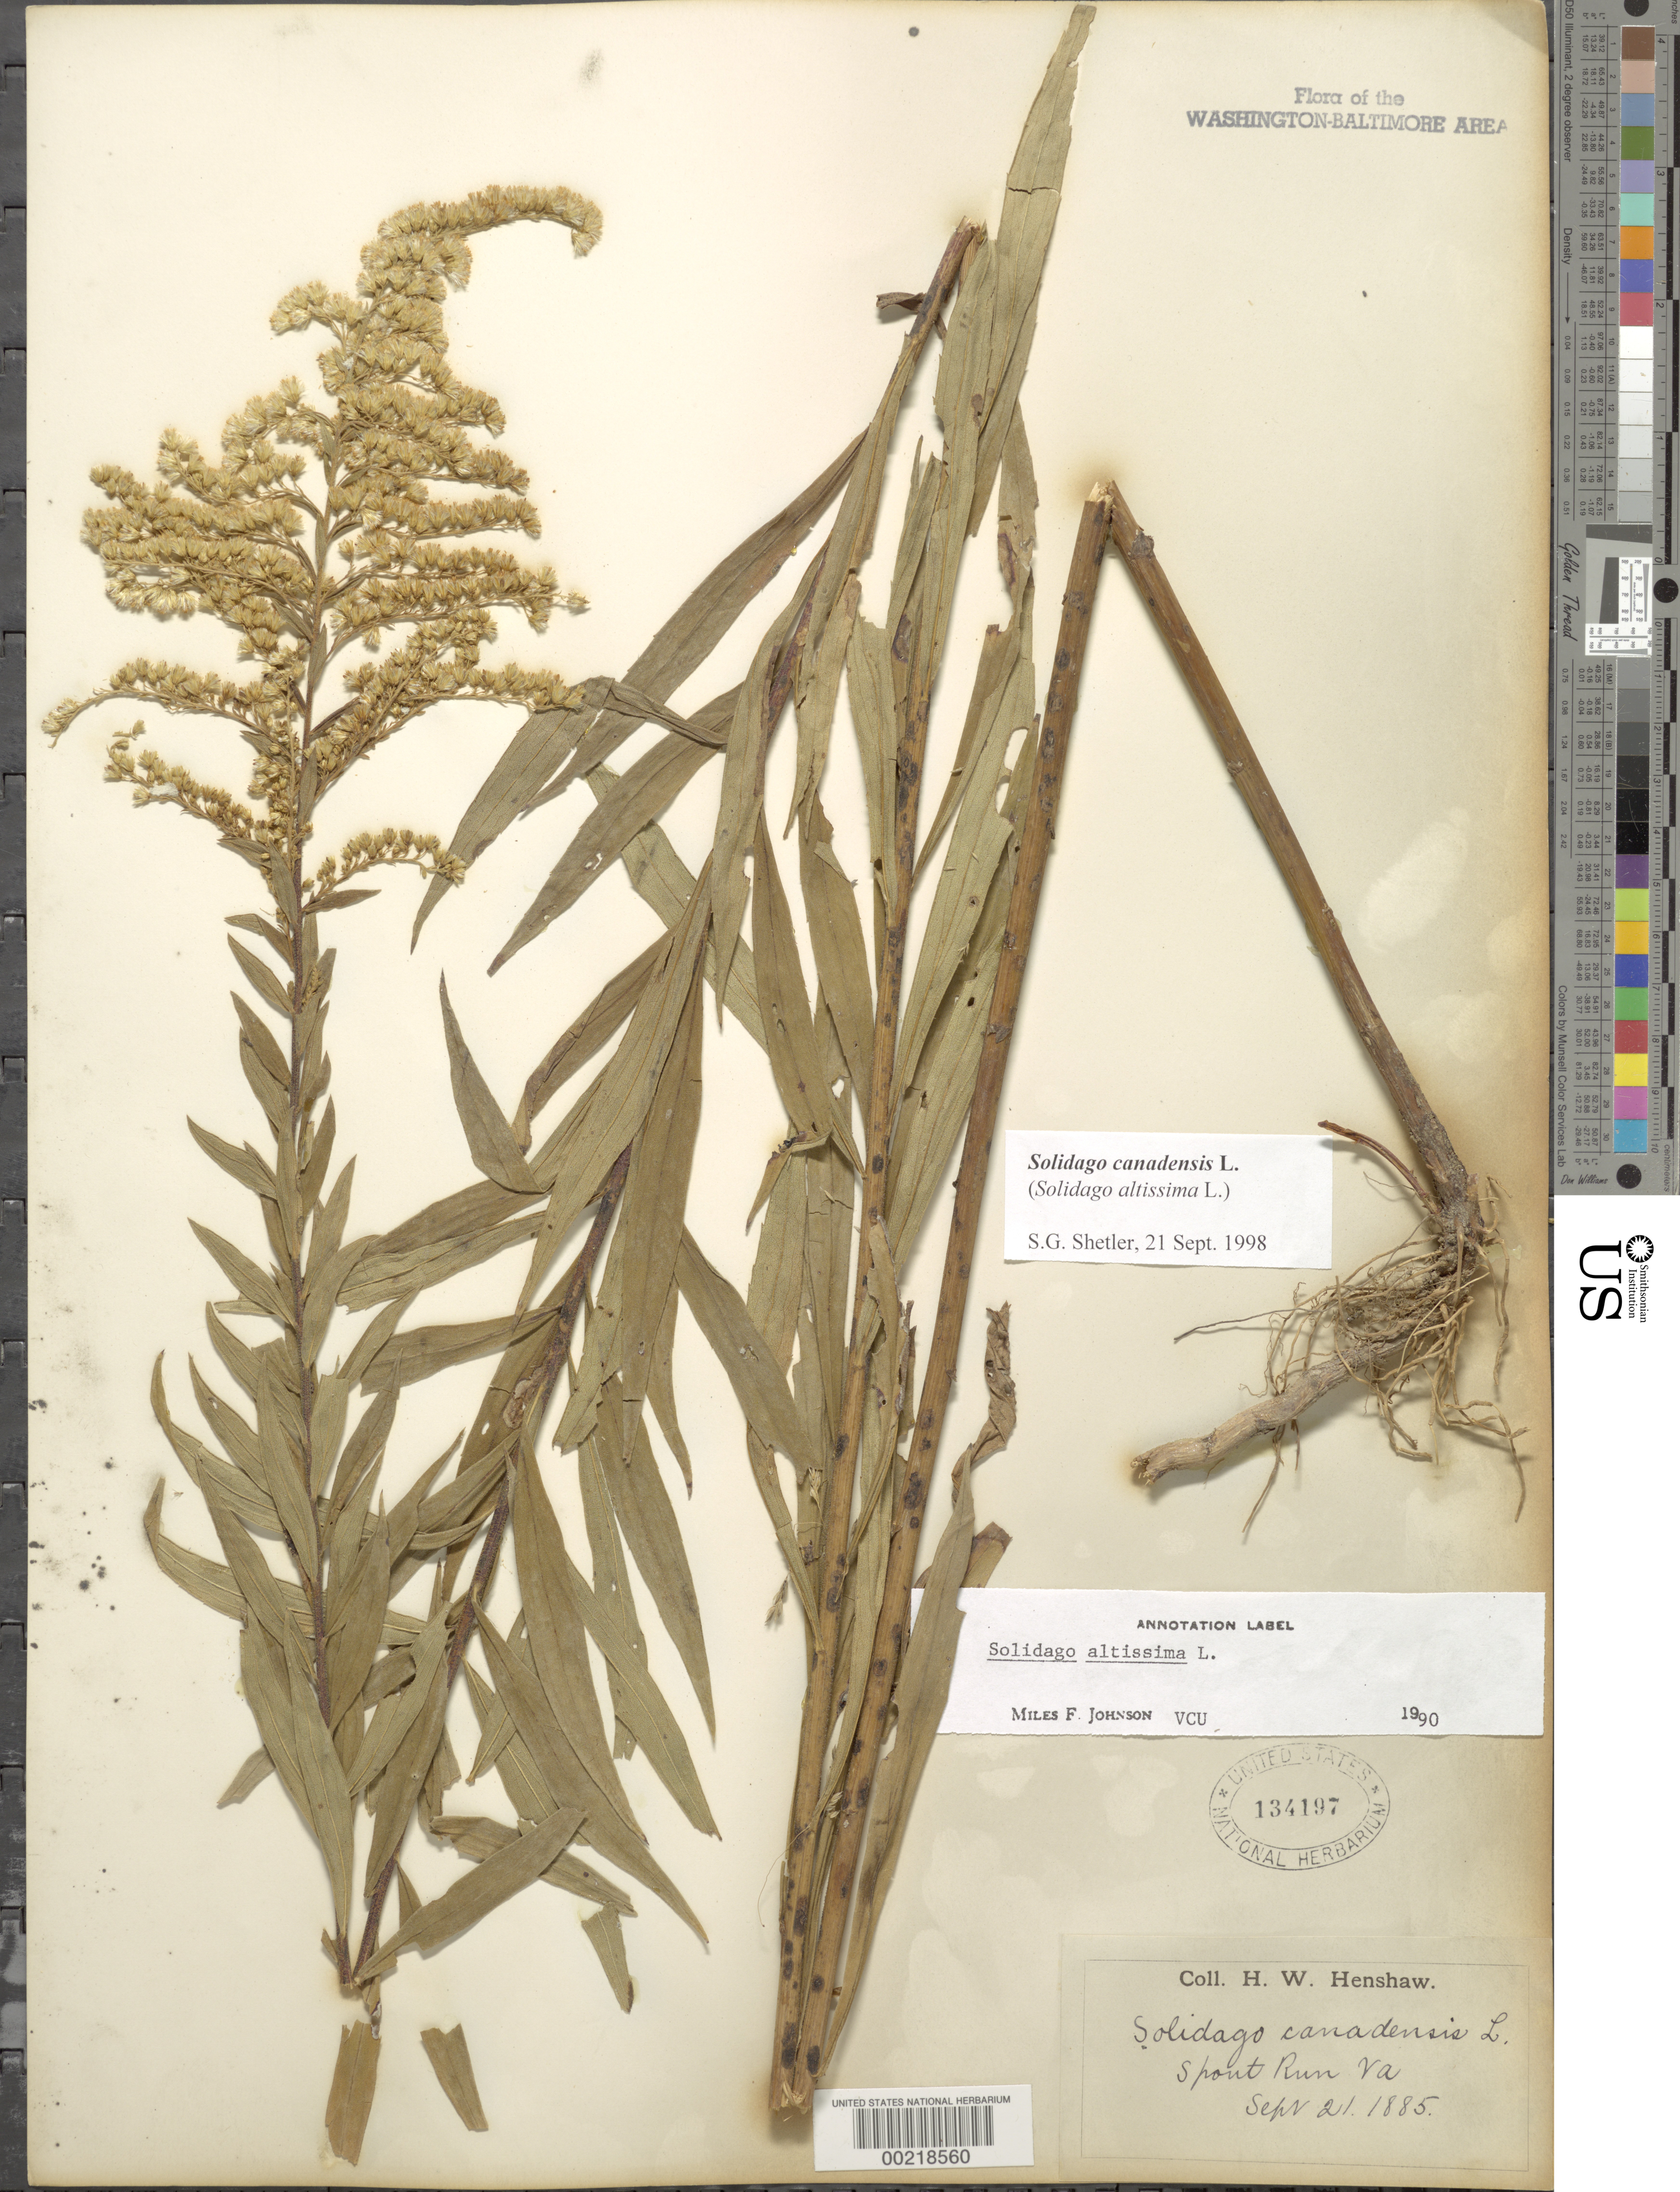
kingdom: Plantae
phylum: Tracheophyta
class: Magnoliopsida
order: Asterales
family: Asteraceae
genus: Solidago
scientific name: Solidago canadensis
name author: L.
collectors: H. Henshaw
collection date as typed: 21 Sep 1885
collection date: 1885-09-21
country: United States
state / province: Virginia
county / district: Fairfax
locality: Spout Run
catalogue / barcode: US 134197